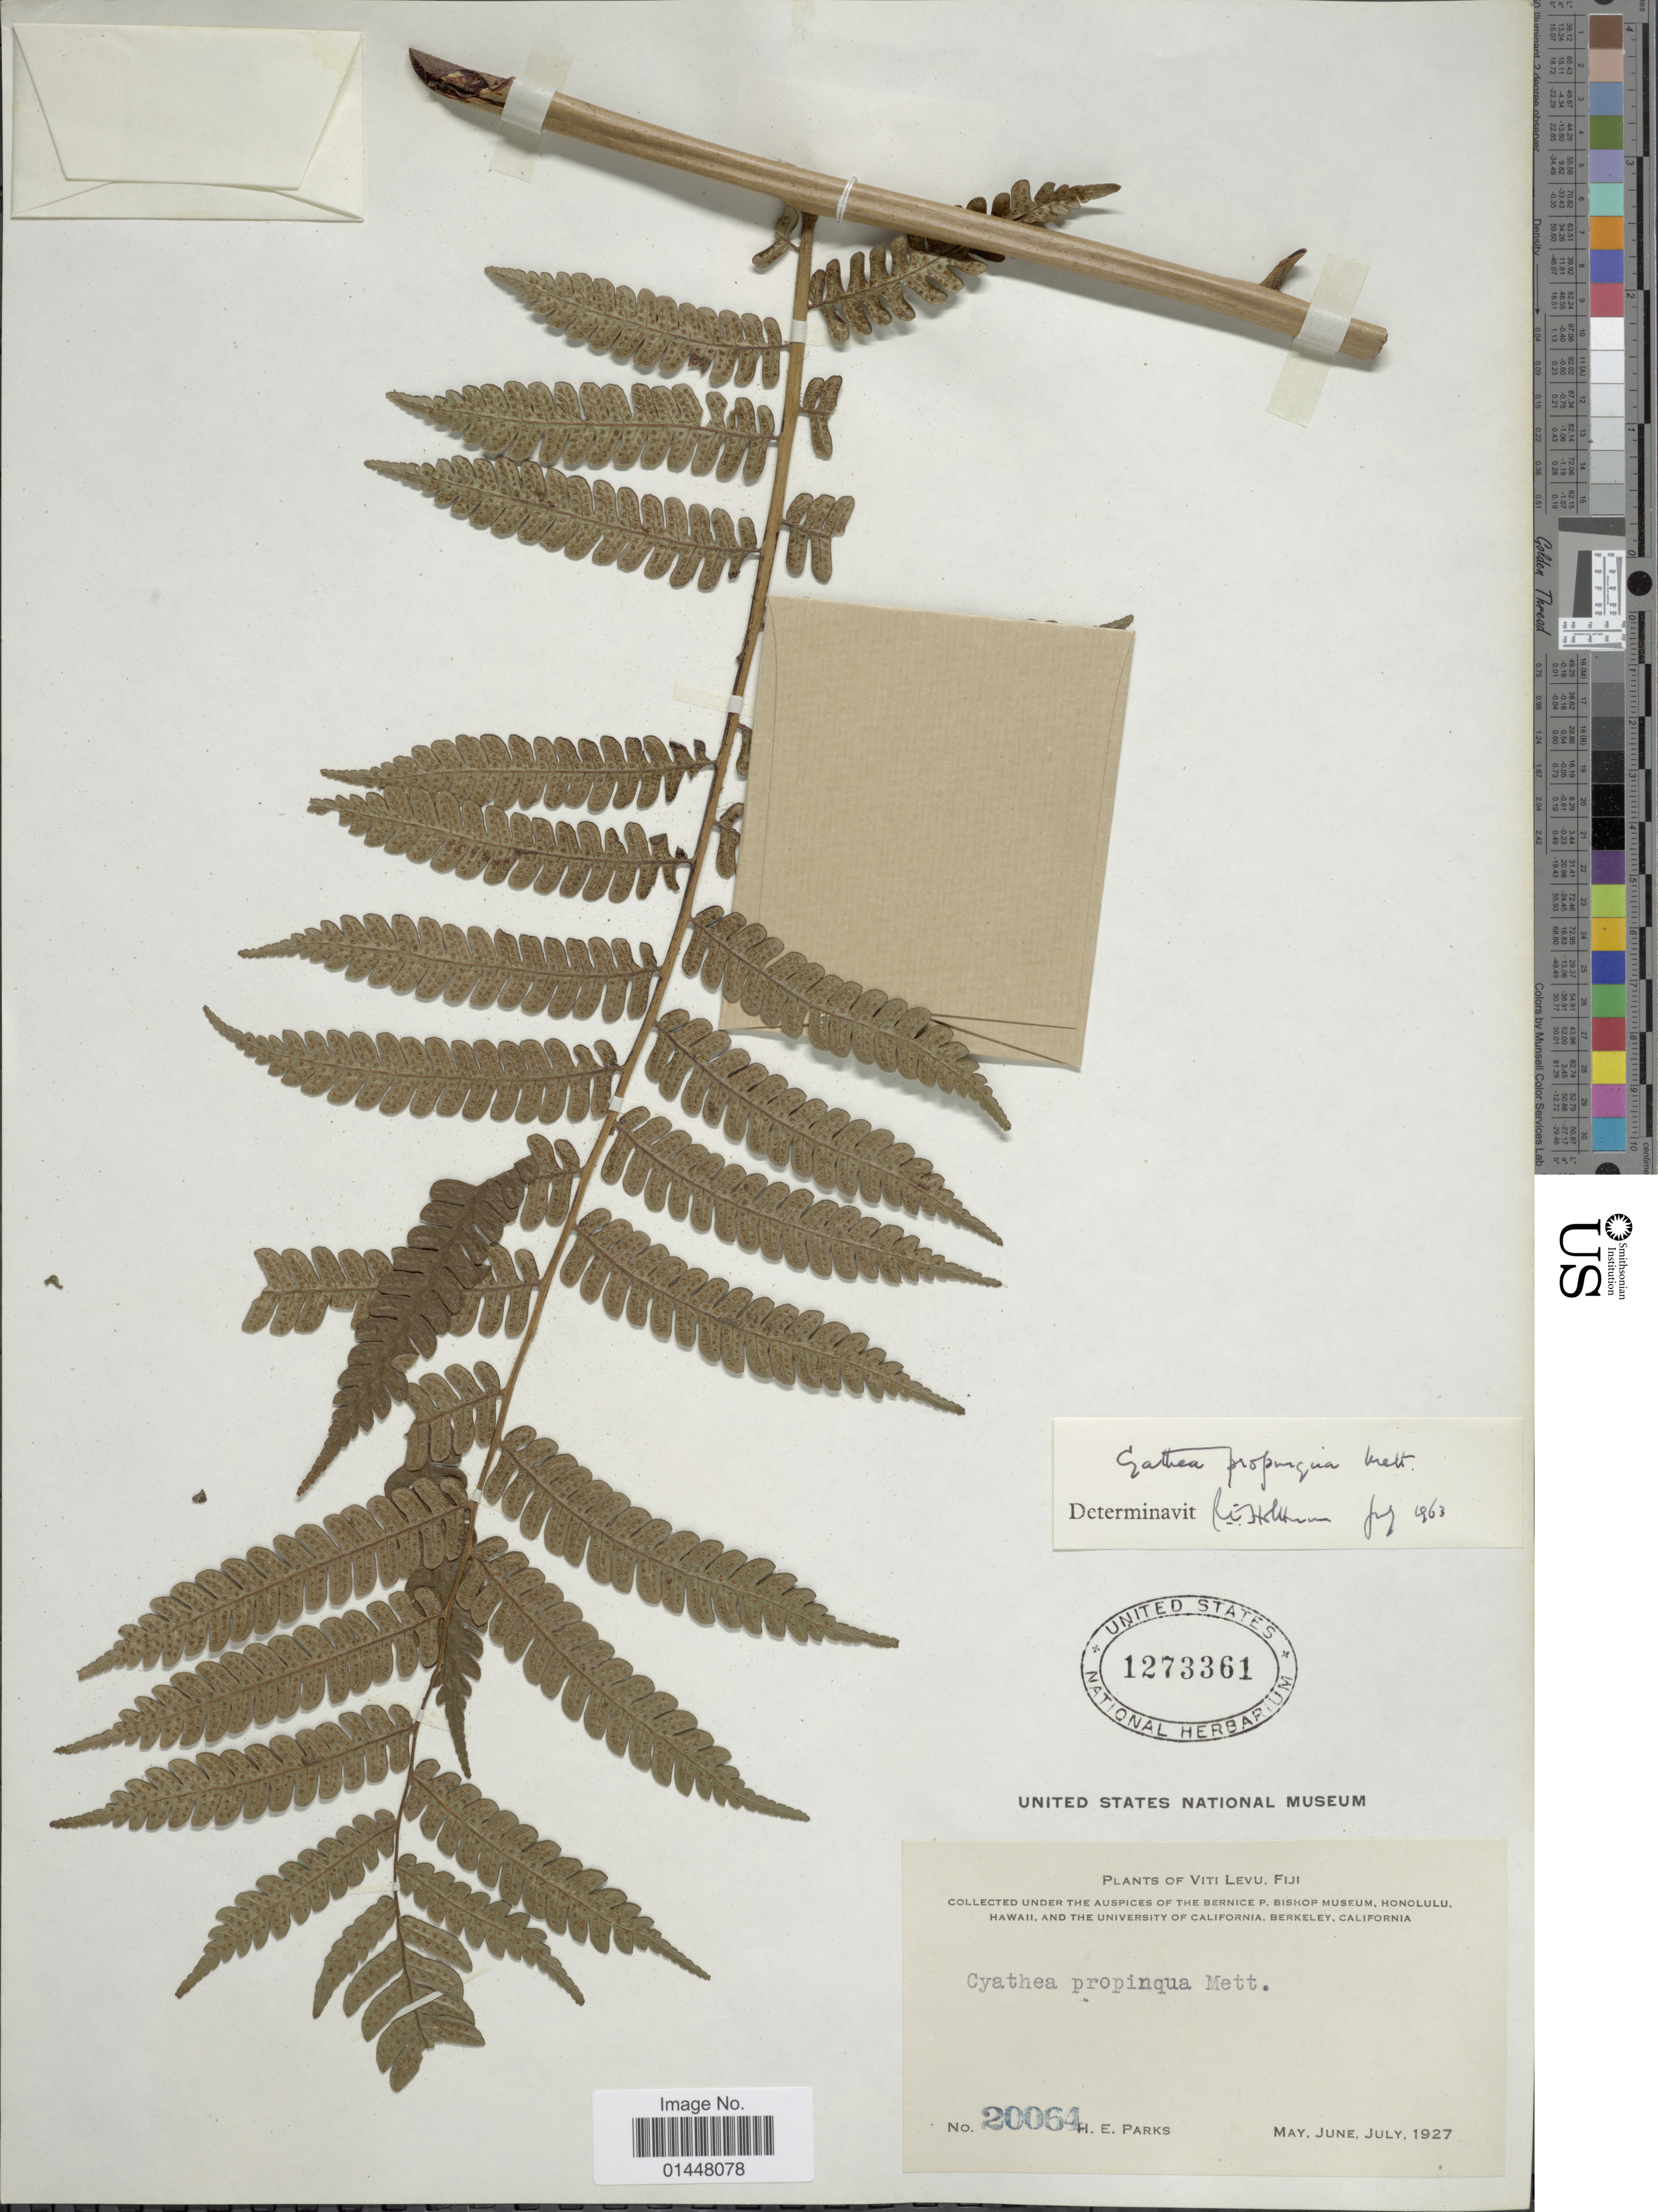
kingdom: Plantae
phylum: Tracheophyta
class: Polypodiopsida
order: Cyatheales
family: Cyatheaceae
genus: Sphaeropteris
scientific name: Sphaeropteris propinqua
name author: (Mett.) R.M. Tryon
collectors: H. E. Parks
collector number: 20064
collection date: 1927-05/1927-07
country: Fiji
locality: Viti Levu, Fiji,.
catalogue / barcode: US 1273361